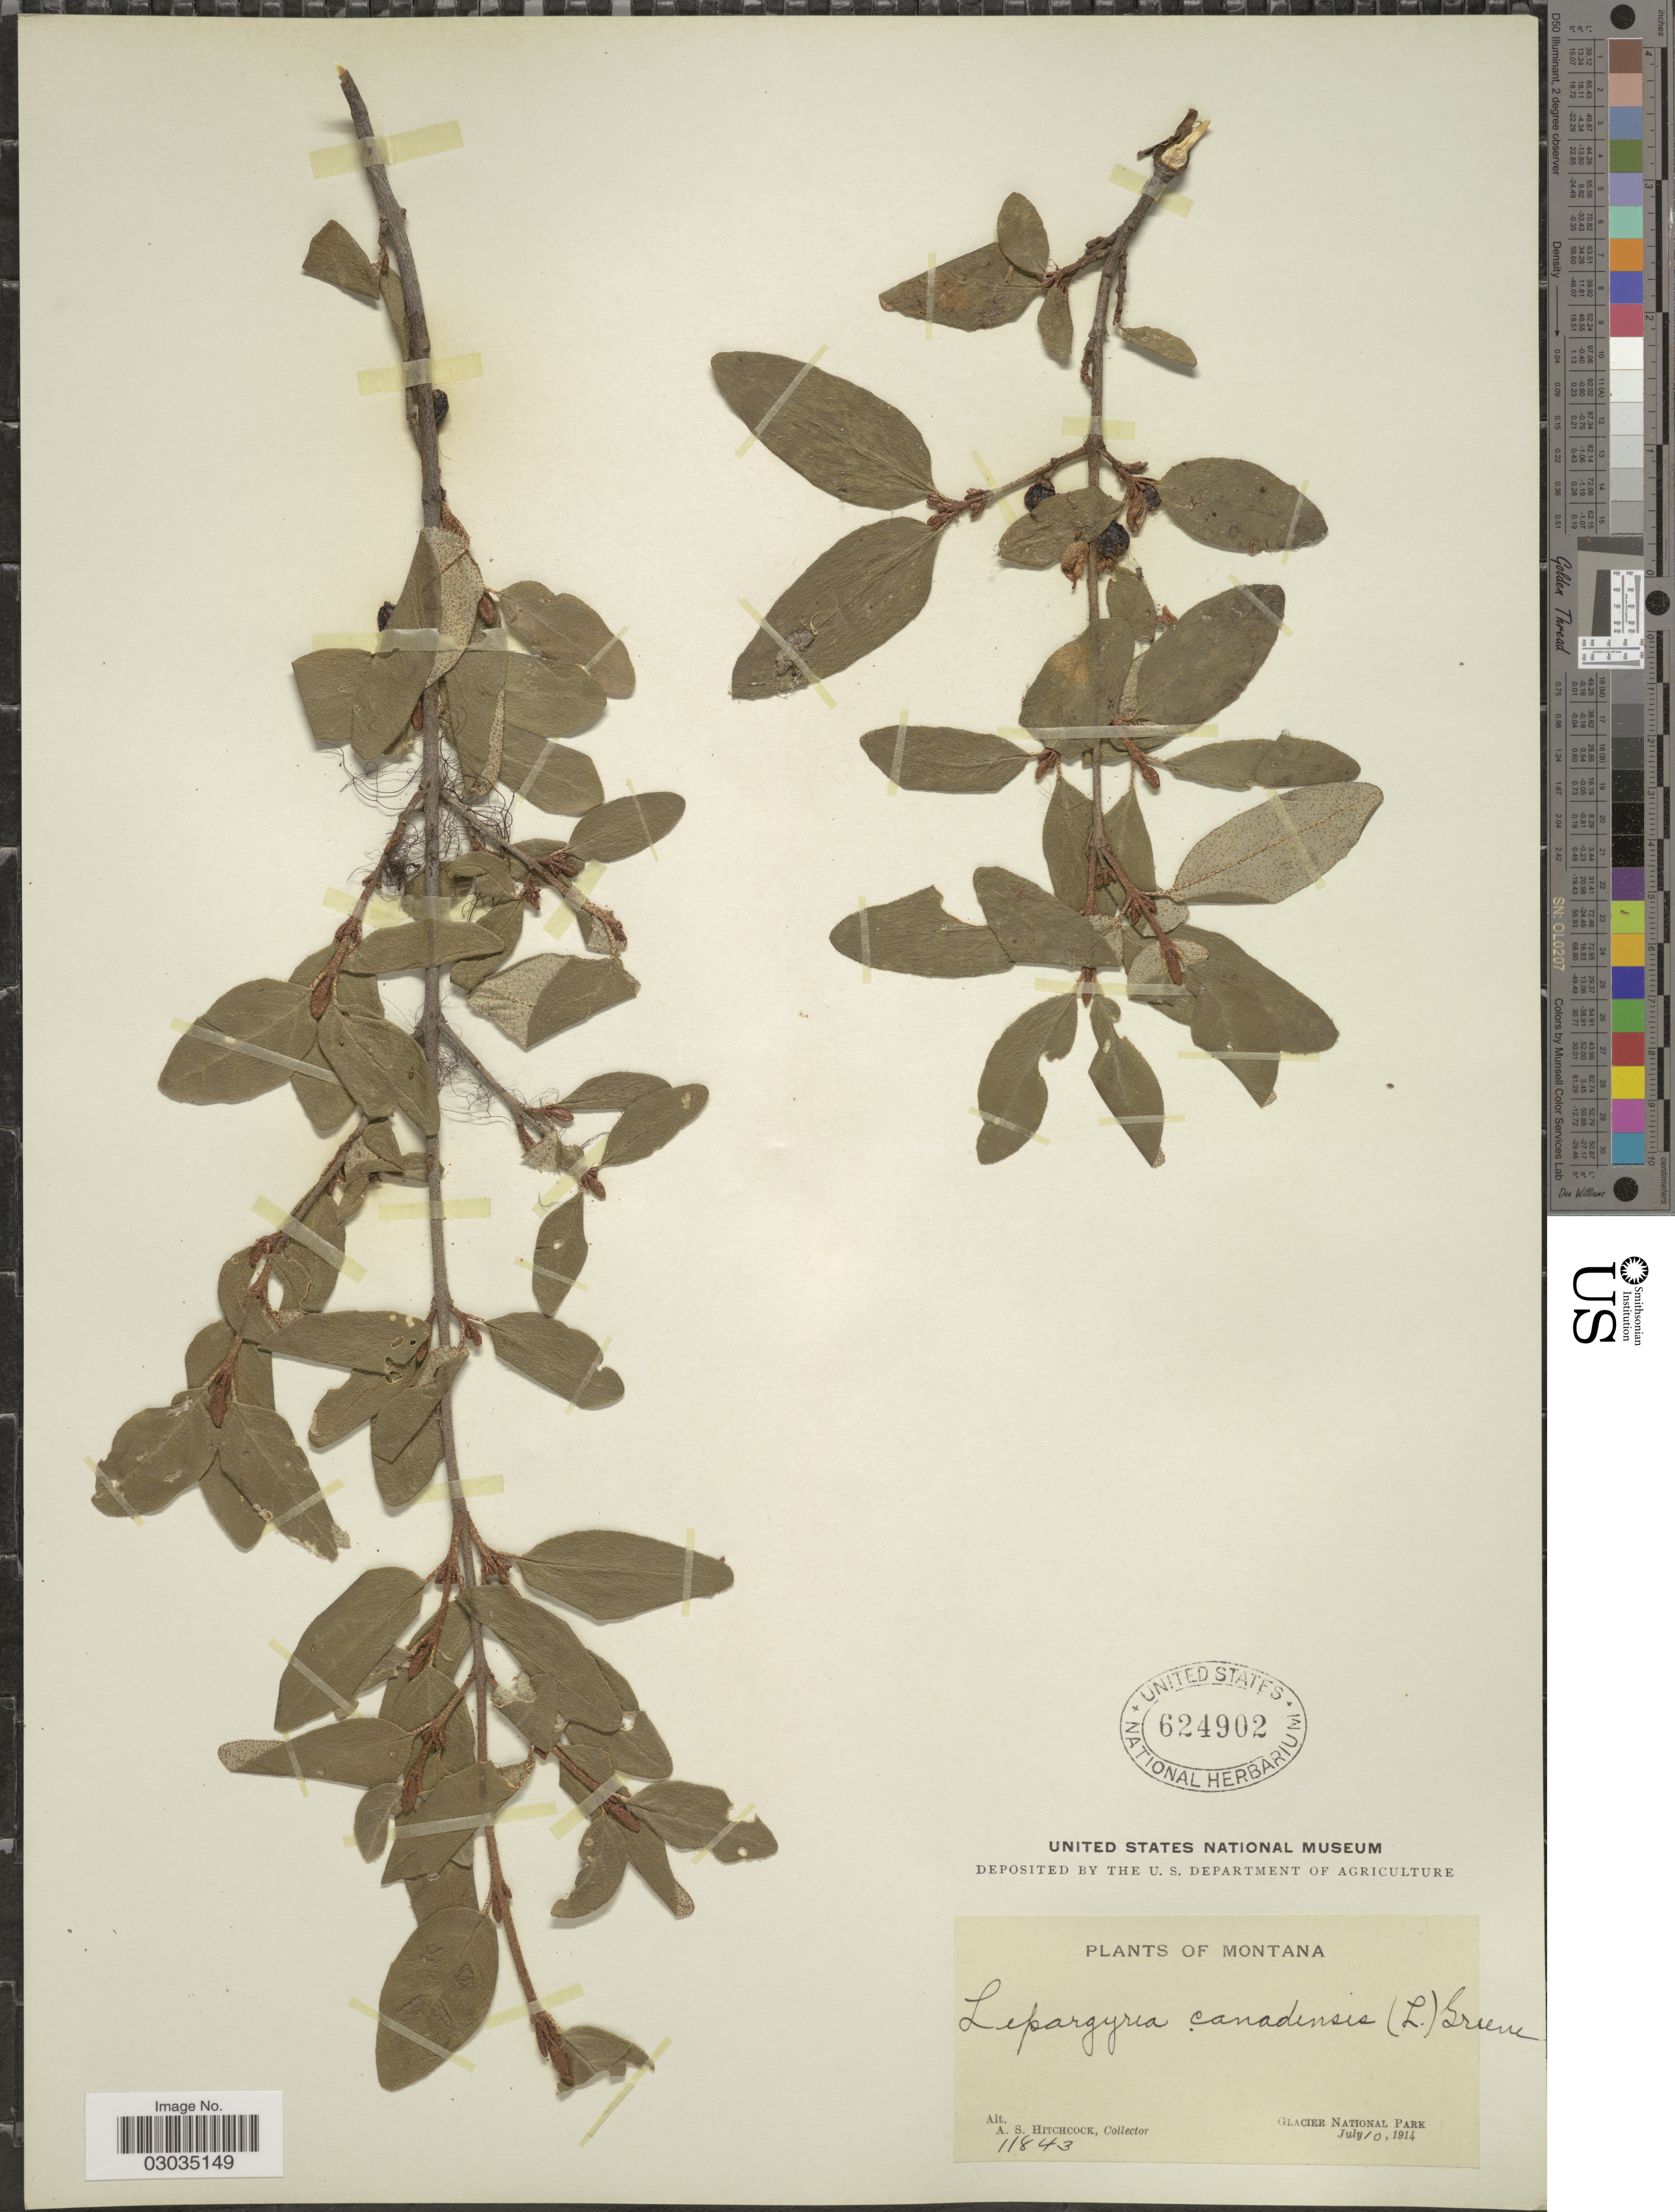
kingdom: Plantae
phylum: Tracheophyta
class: Magnoliopsida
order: Rosales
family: Elaeagnaceae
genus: Shepherdia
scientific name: Shepherdia canadensis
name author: (L.) Nutt.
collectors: A. S. Hitchcock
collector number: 11843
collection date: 1914-07-10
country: United States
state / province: Montana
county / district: Flathead / Glacier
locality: Glacier National Park.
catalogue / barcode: US 624902